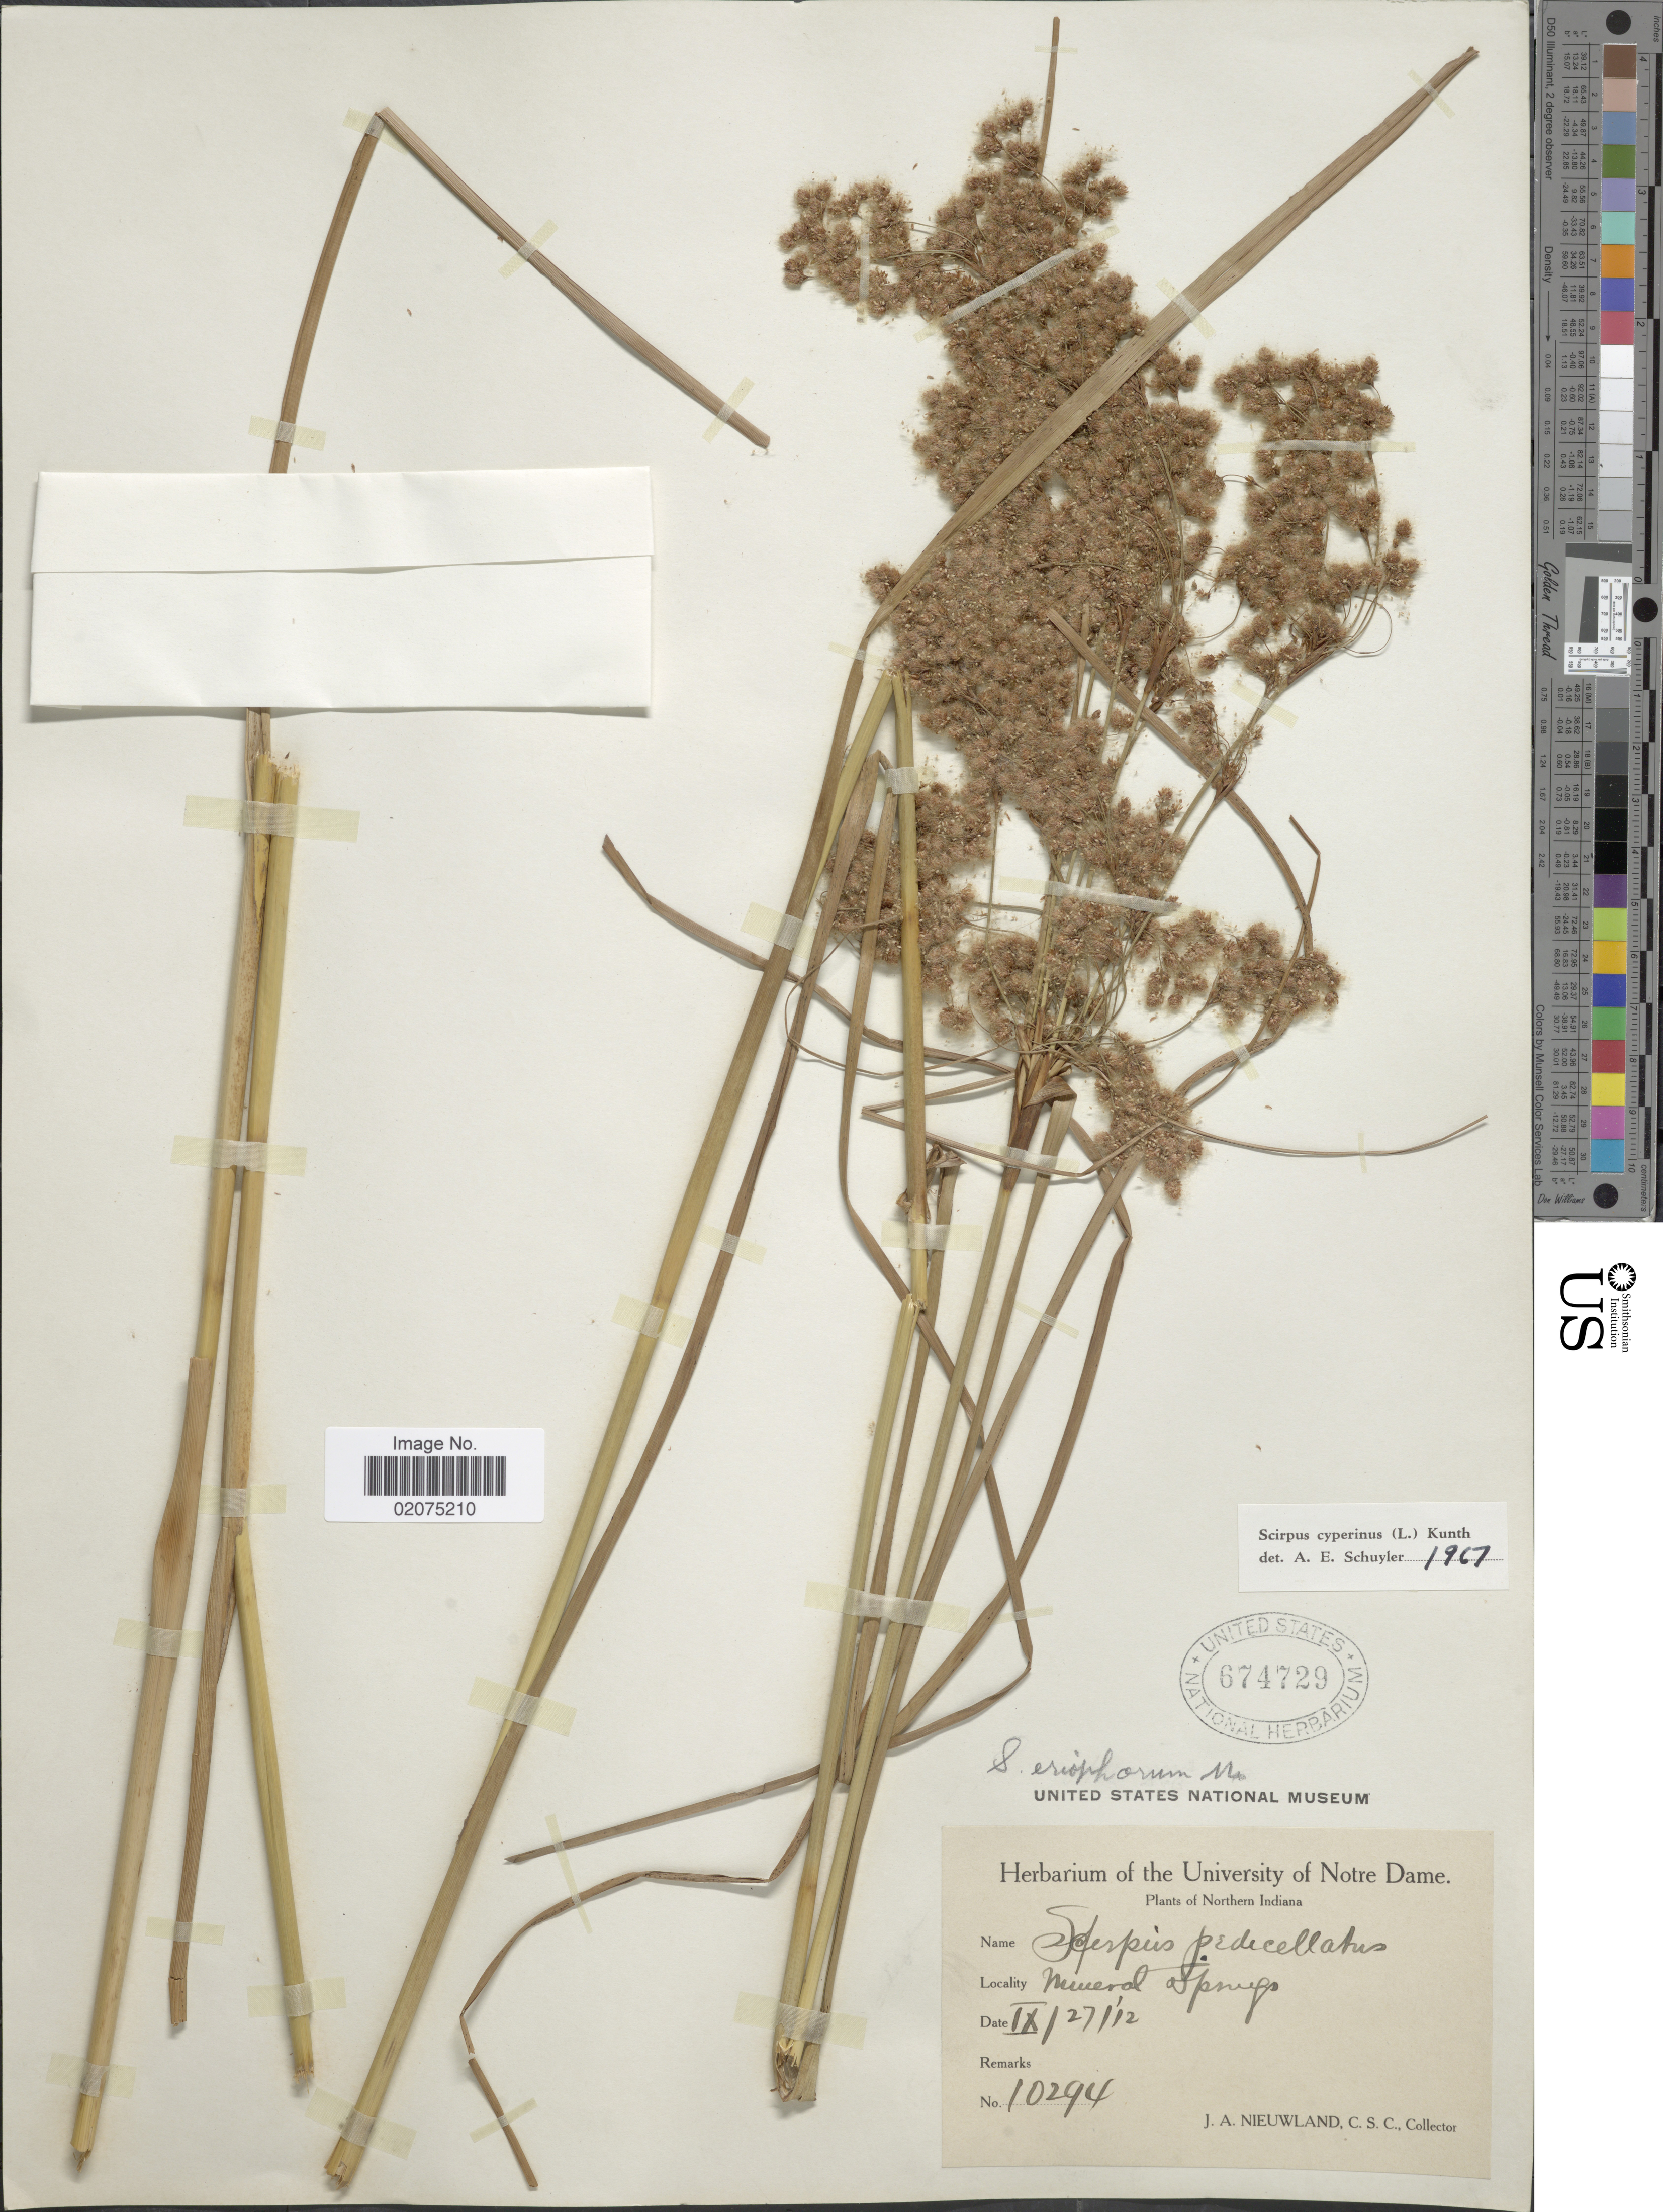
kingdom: Plantae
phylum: Tracheophyta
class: Liliopsida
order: Poales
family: Cyperaceae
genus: Scirpus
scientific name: Scirpus cyperinus (L.) Kunth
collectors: J. A. Nieuwland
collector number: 10294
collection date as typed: Transcribed d/m/y: 27/9/12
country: United States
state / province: Indiana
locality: Northern Indiana, Mineral Springs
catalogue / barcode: US 674729